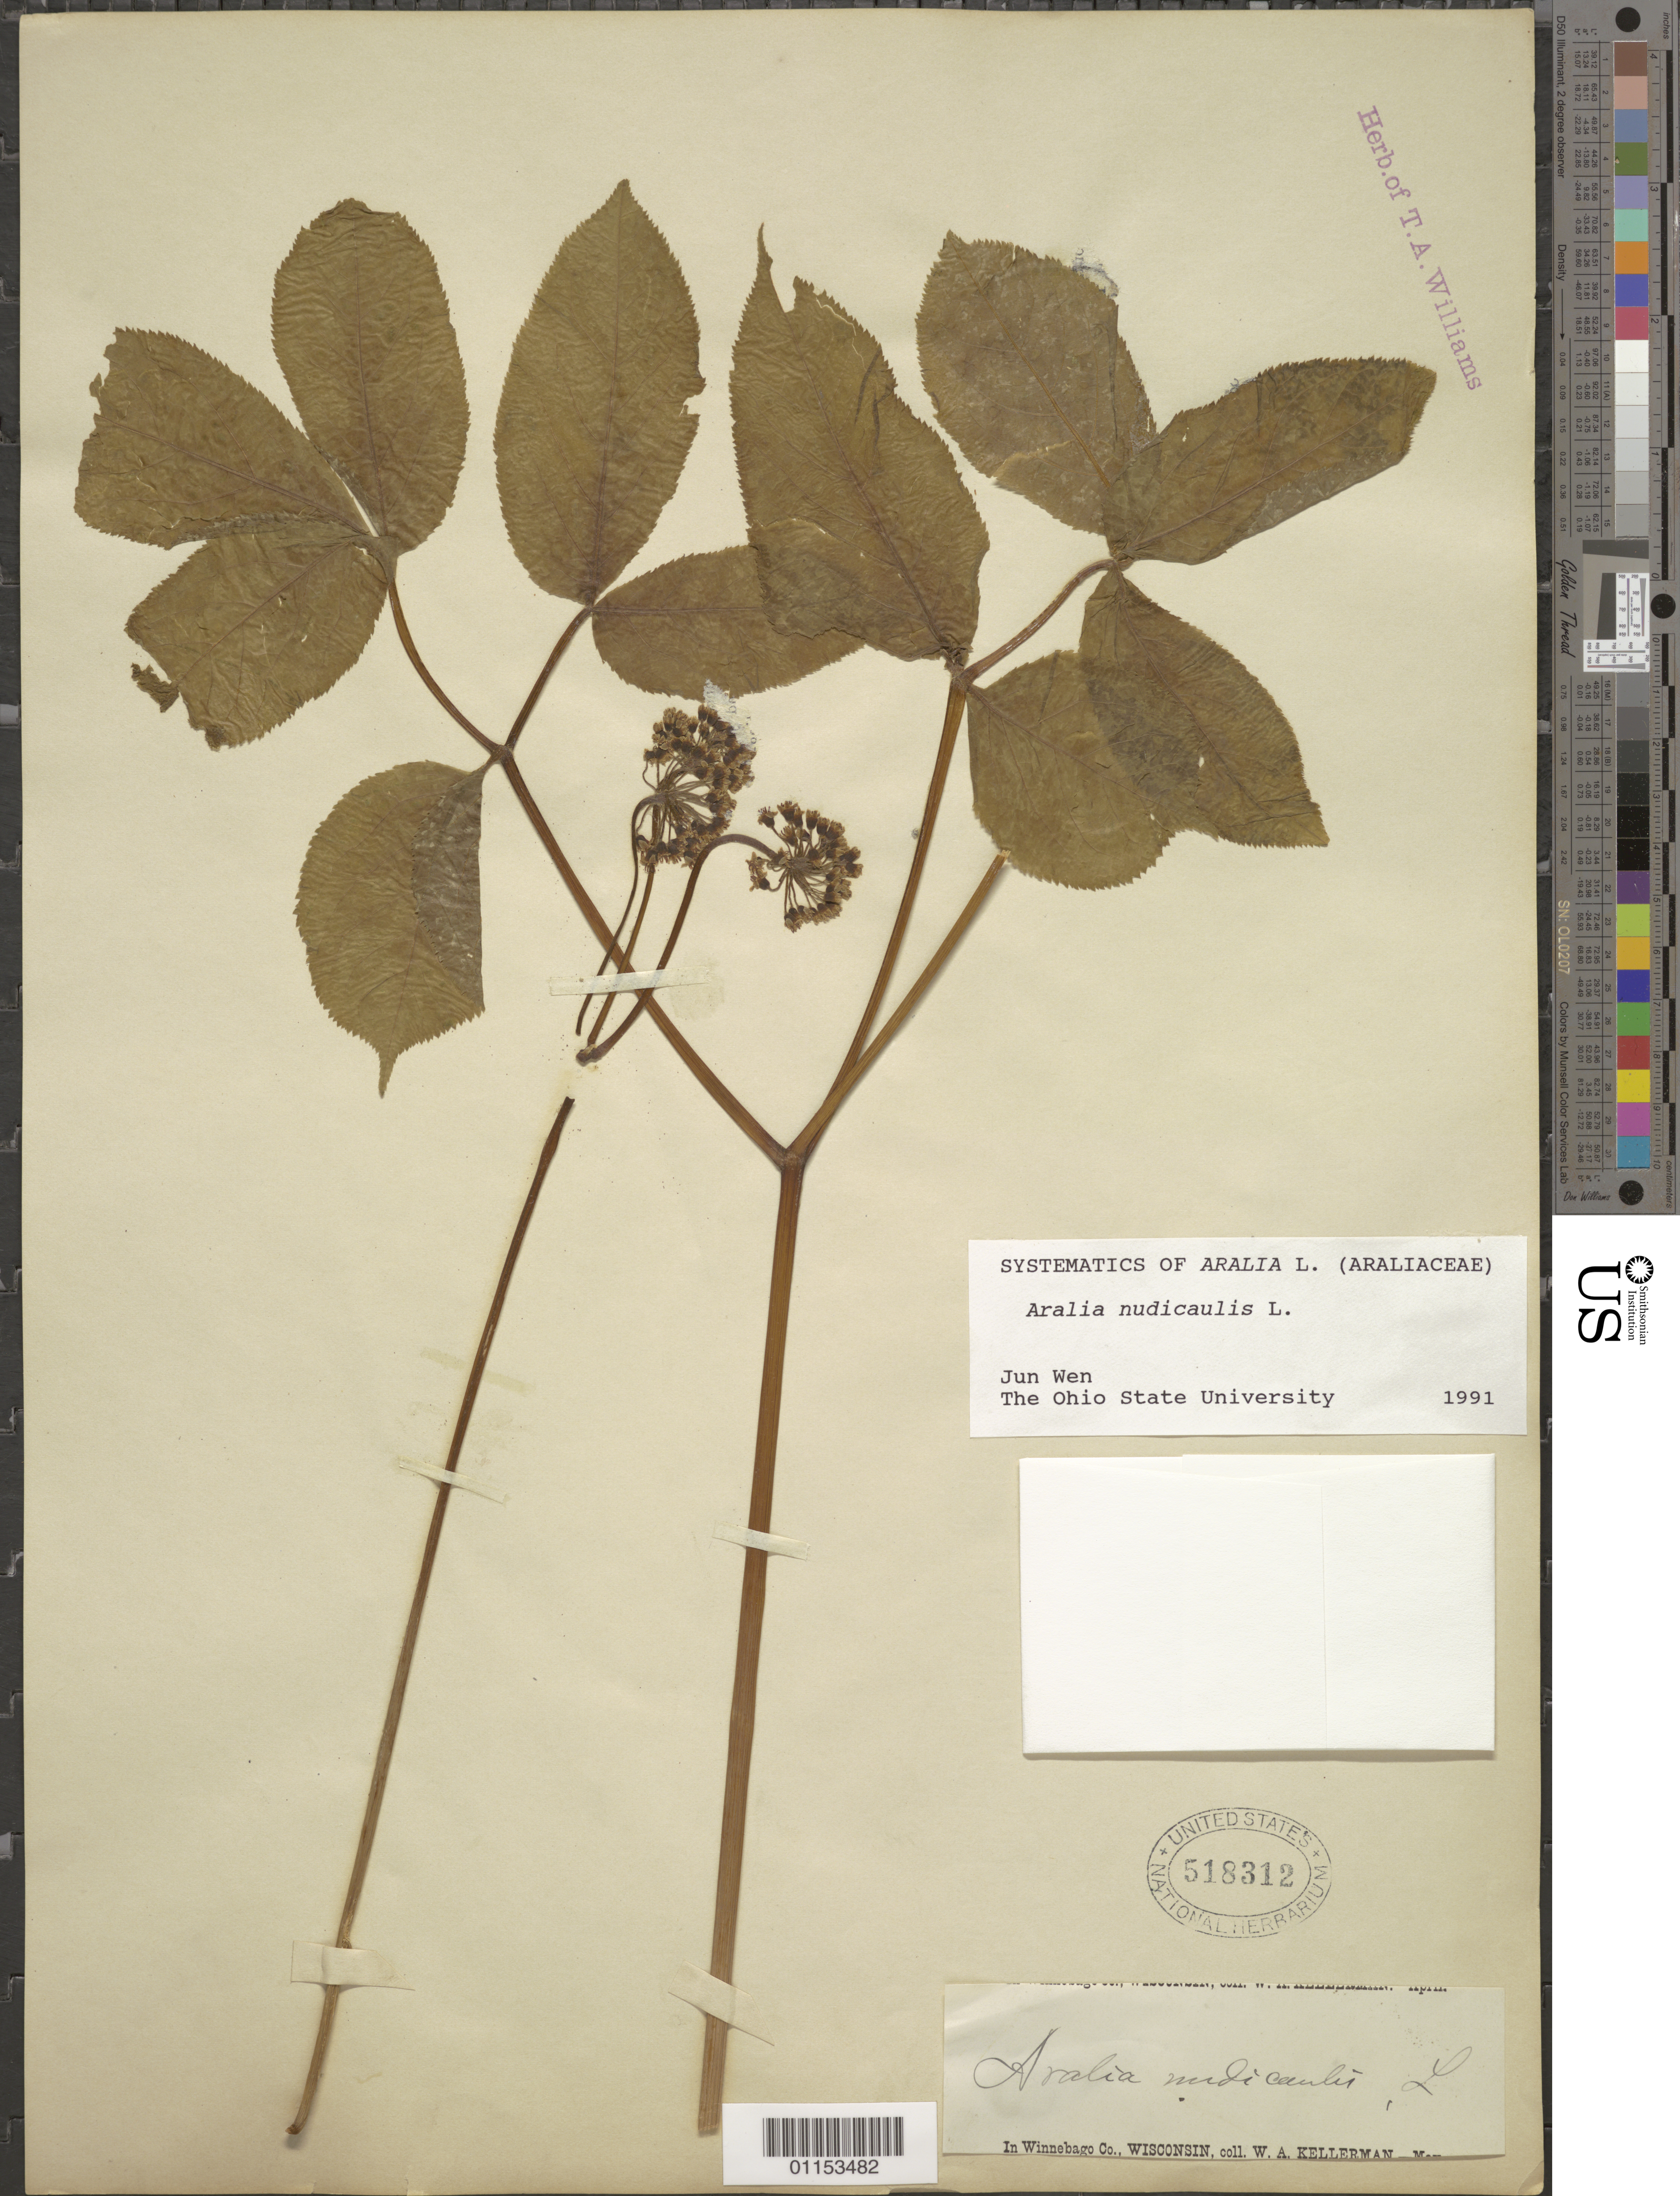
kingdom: Plantae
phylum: Tracheophyta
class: Magnoliopsida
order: Apiales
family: Araliaceae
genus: Aralia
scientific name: Aralia nudicaulis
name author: L.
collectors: W. A. Kellerman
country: United States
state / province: Wisconsin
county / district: Winnebago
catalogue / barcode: US 518312